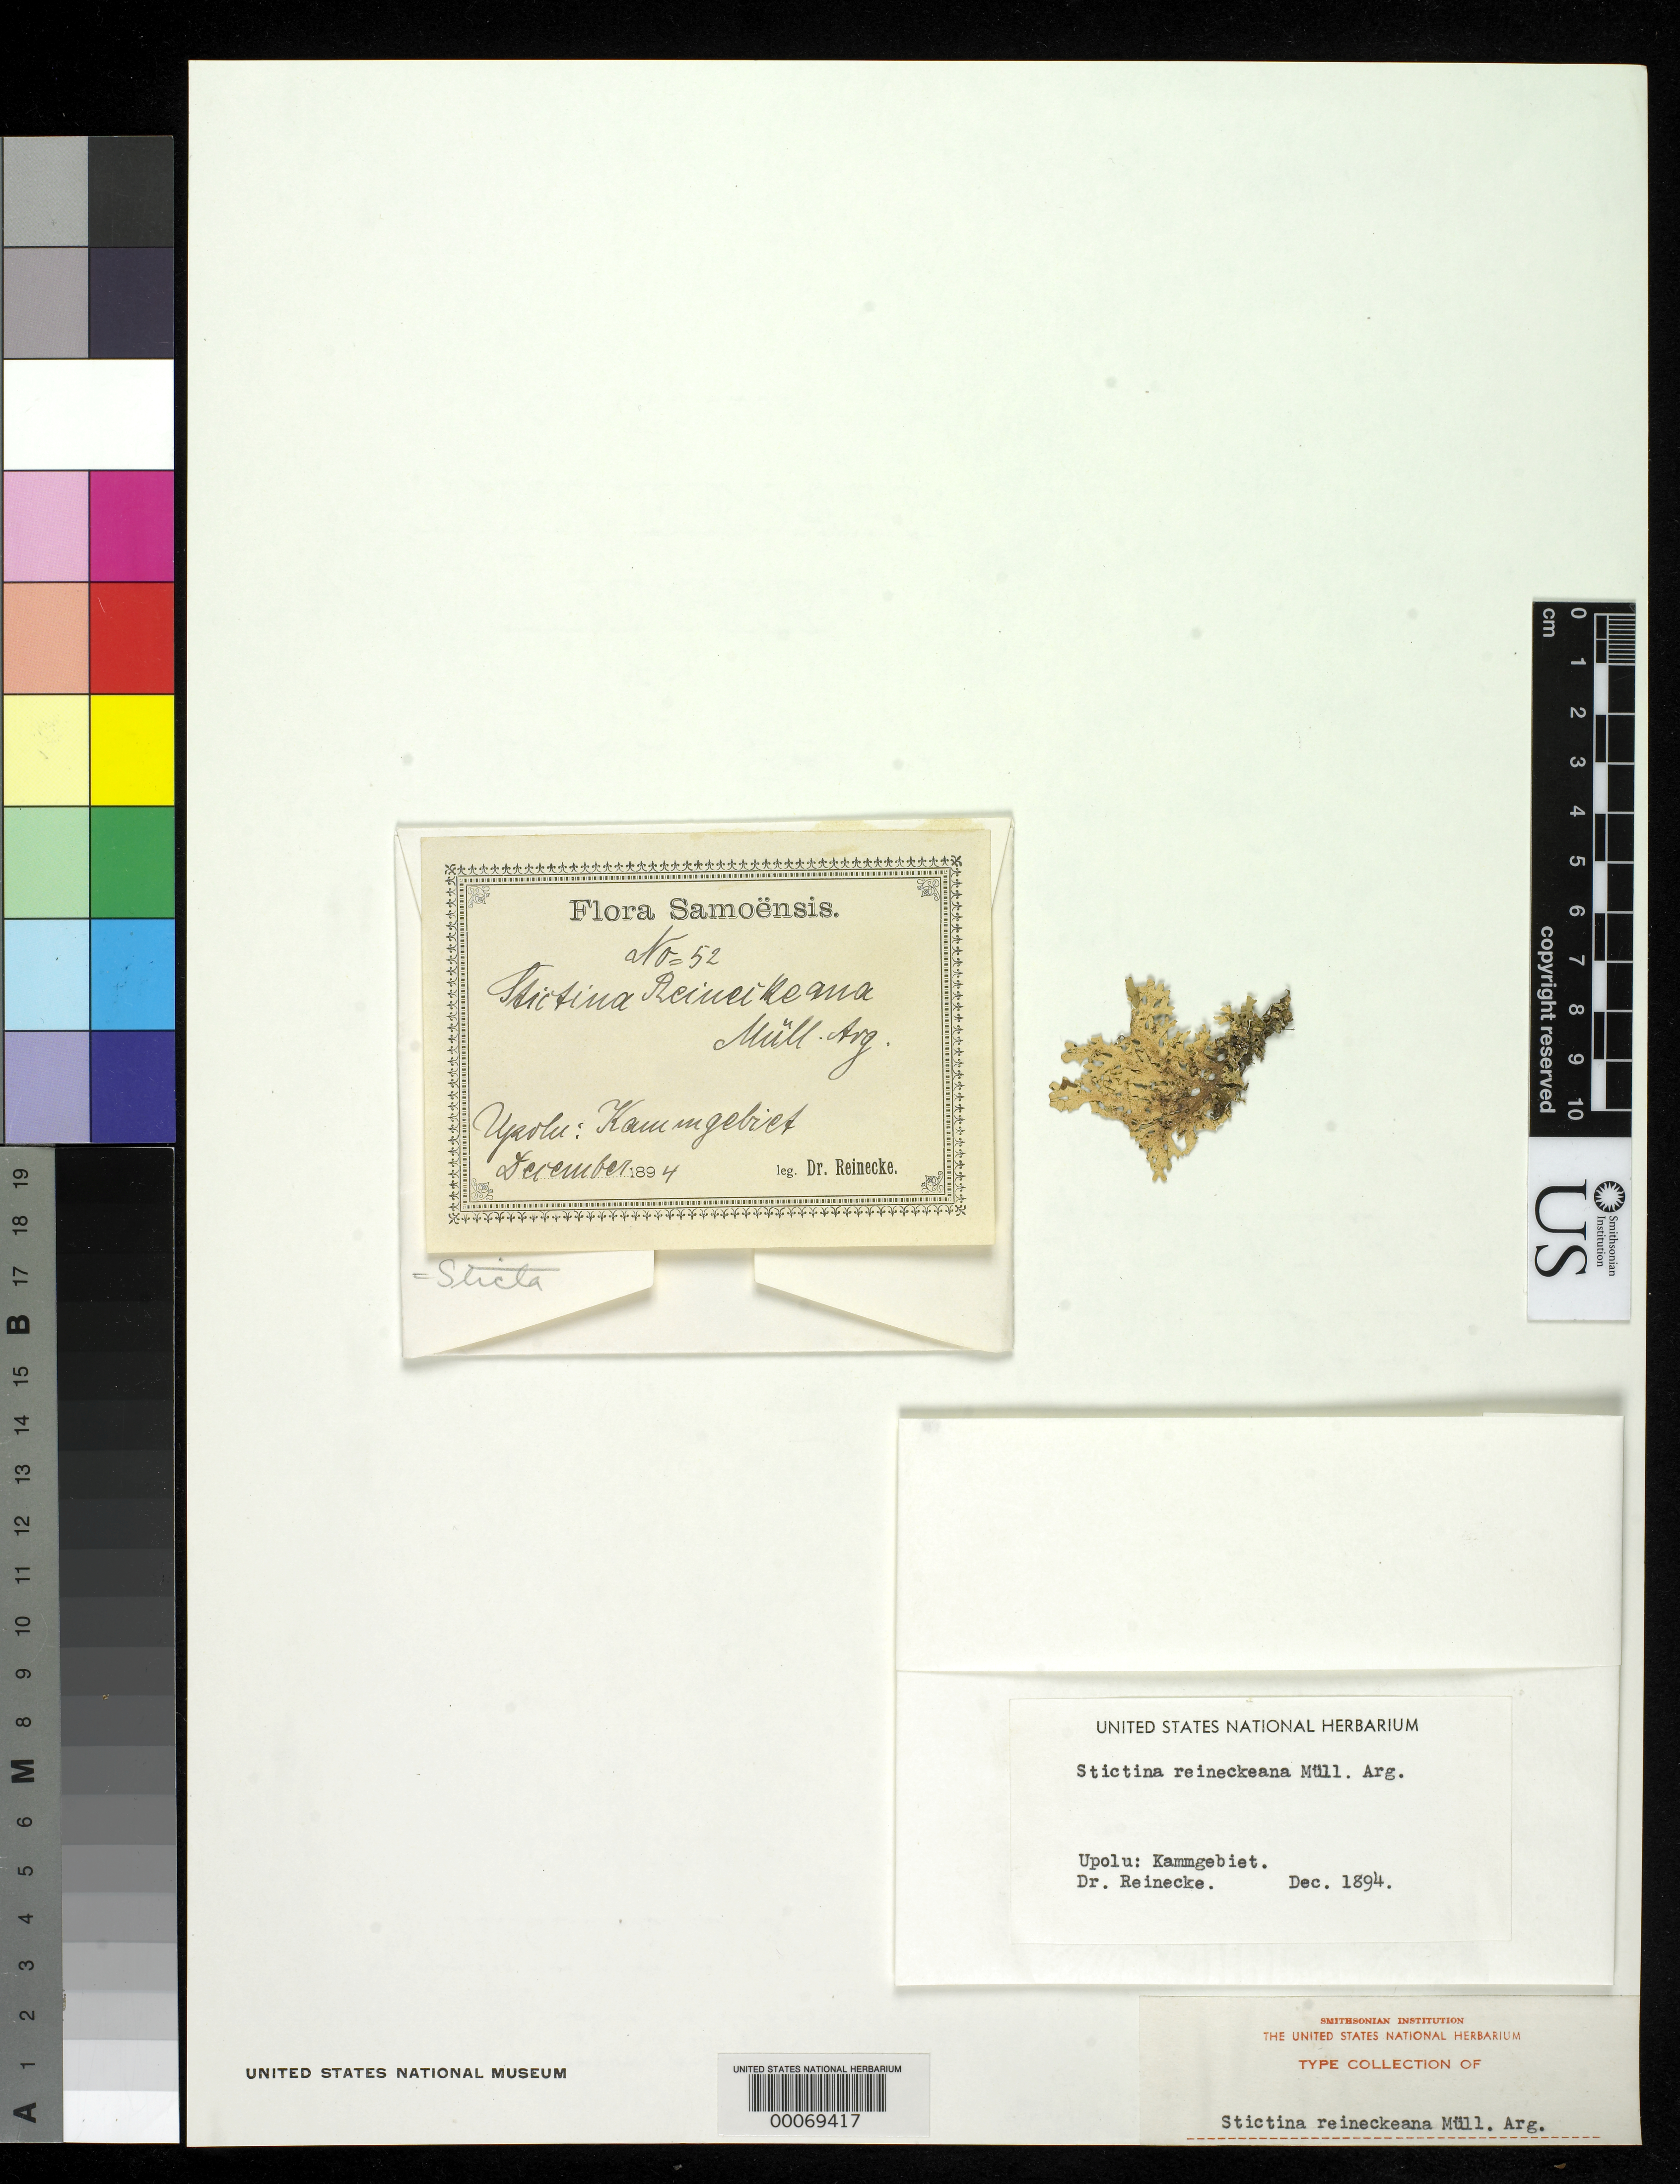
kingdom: Fungi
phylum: Ascomycota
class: Lecanoromycetes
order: Peltigerales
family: Lobariaceae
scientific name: Stictina reineckeana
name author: Müll. Arg.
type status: Syntype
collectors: F. Reinecke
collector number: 52 & 52a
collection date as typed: Dec 1894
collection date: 1894-12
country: Samoa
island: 'Upolu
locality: Kammgebiet. [Crest area?]